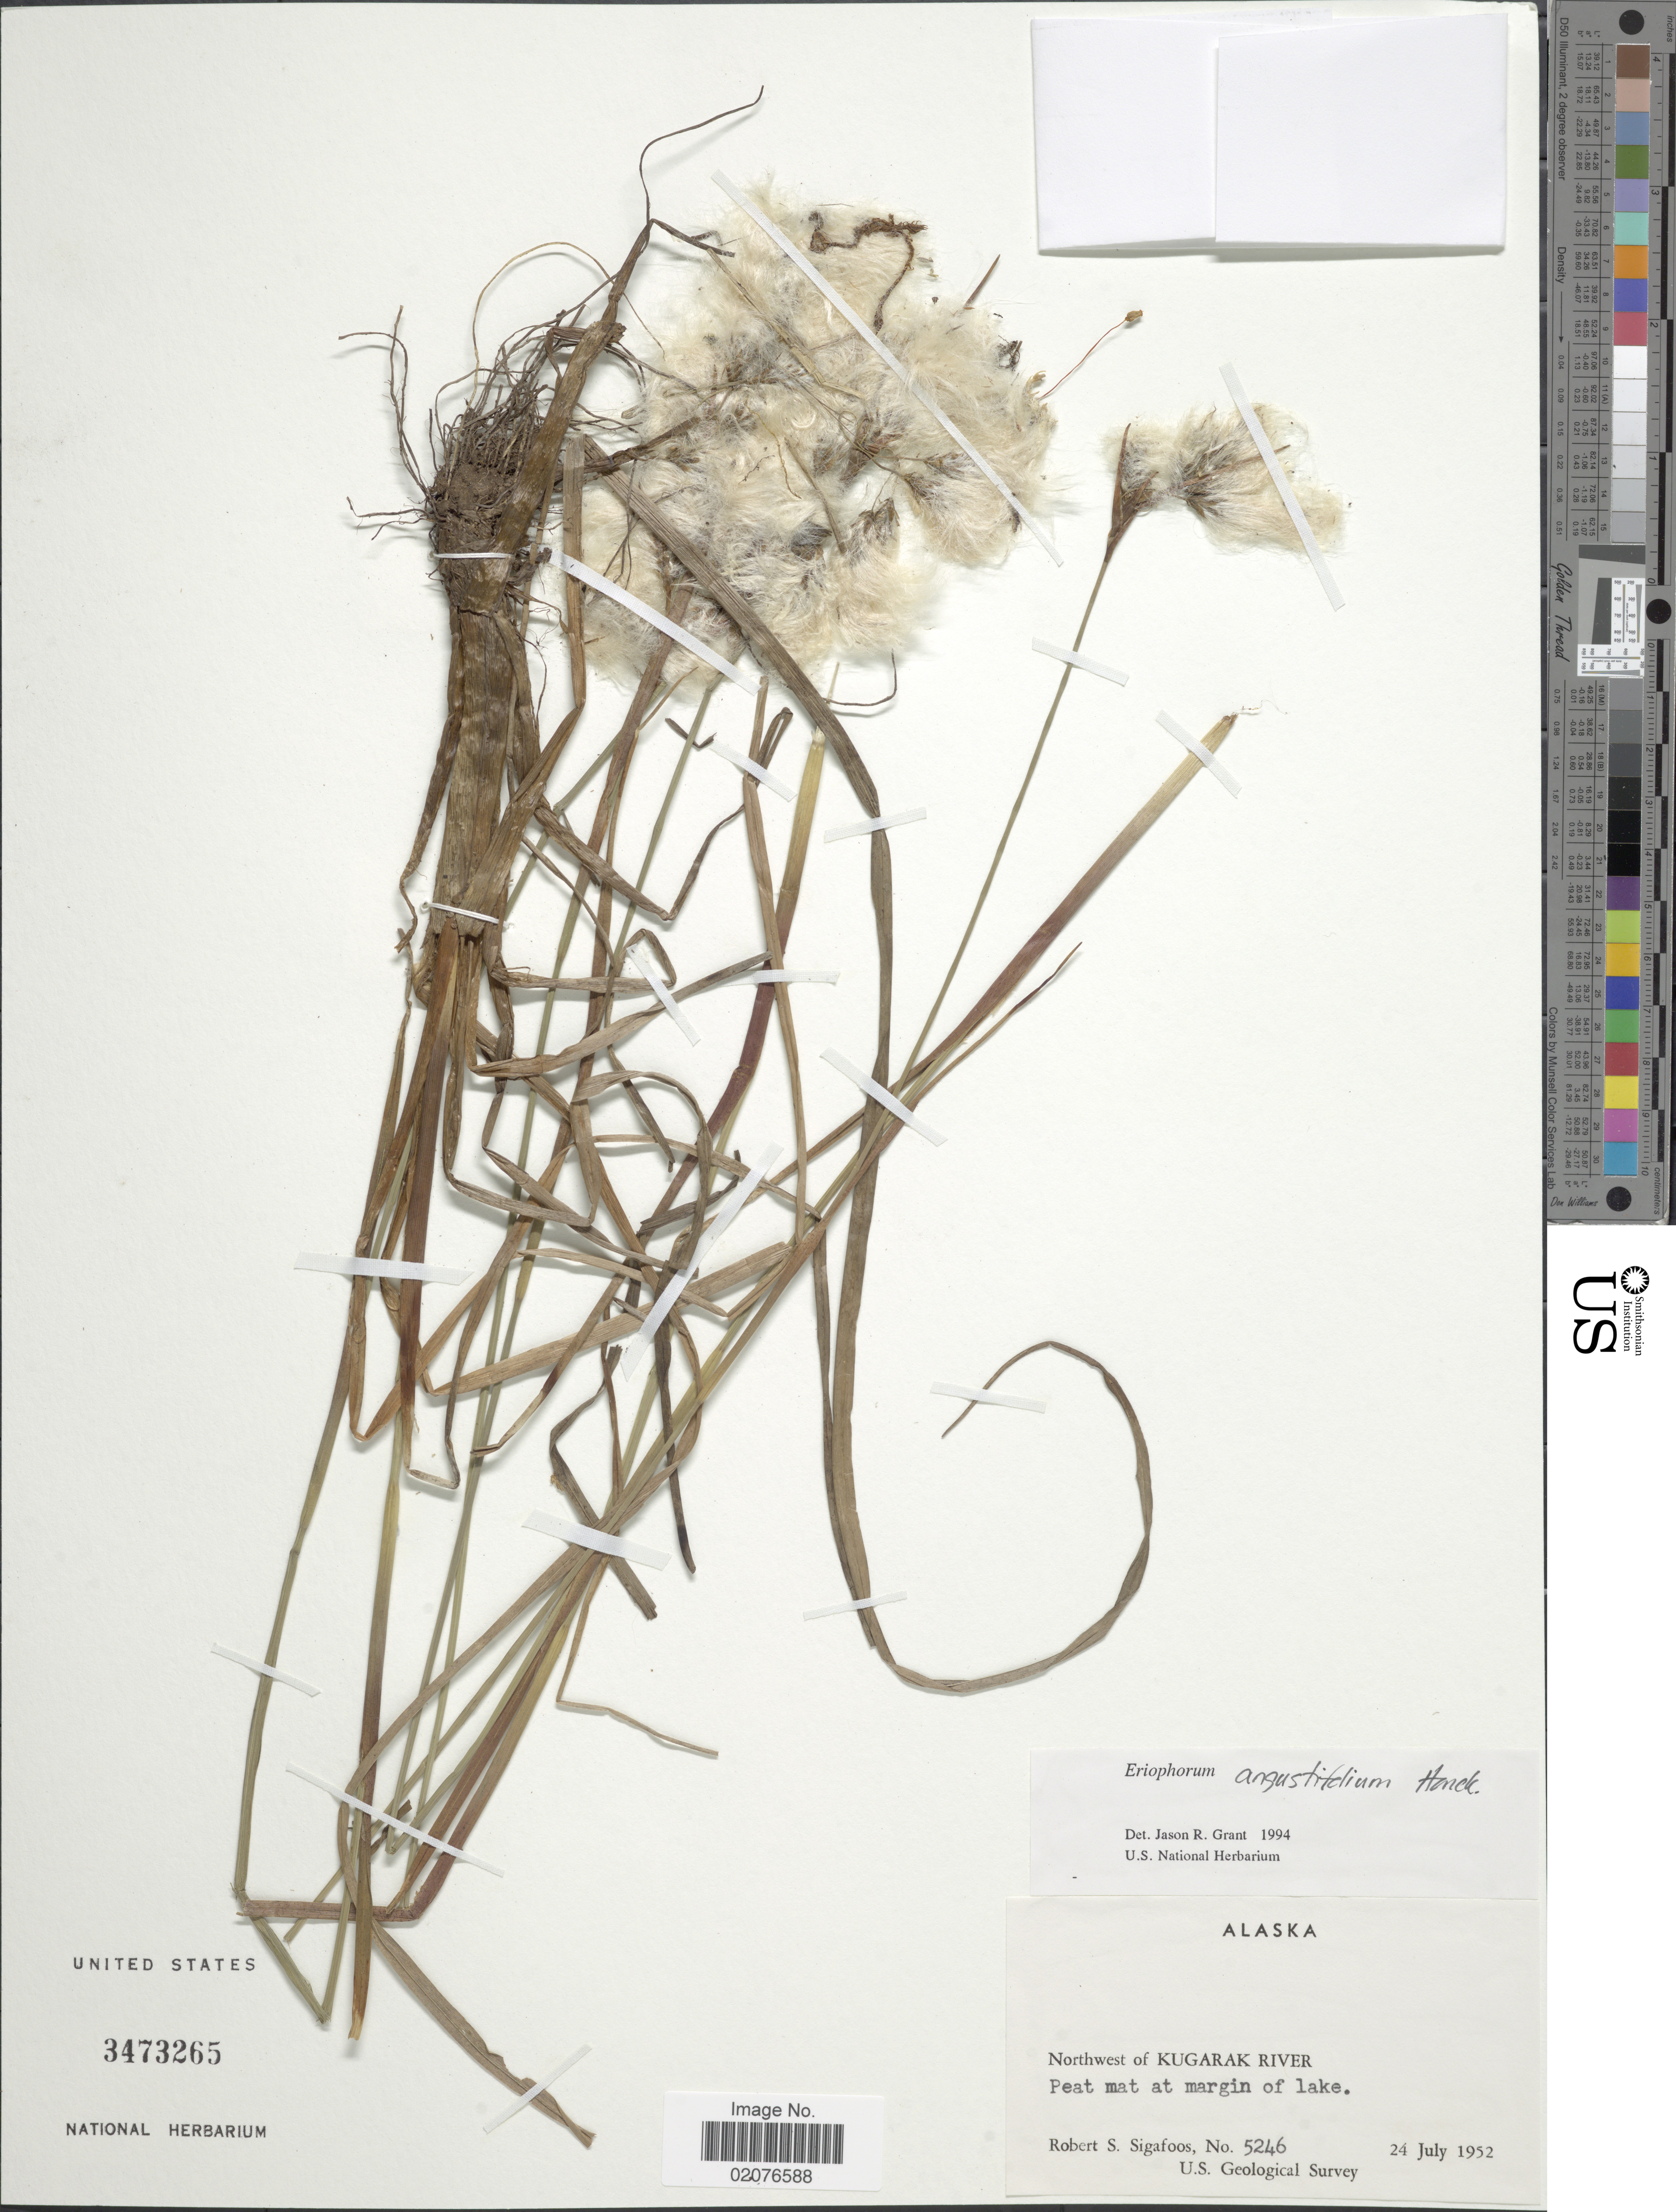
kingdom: Plantae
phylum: Tracheophyta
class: Liliopsida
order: Poales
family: Cyperaceae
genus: Eriophorum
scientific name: Eriophorum angustifolium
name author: Honck.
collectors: R. Sigafoos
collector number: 5246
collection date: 1952-07-24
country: United States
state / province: Alaska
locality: Northwest of Kugarak River, Peat mat at margin of lake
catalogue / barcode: US 3473265